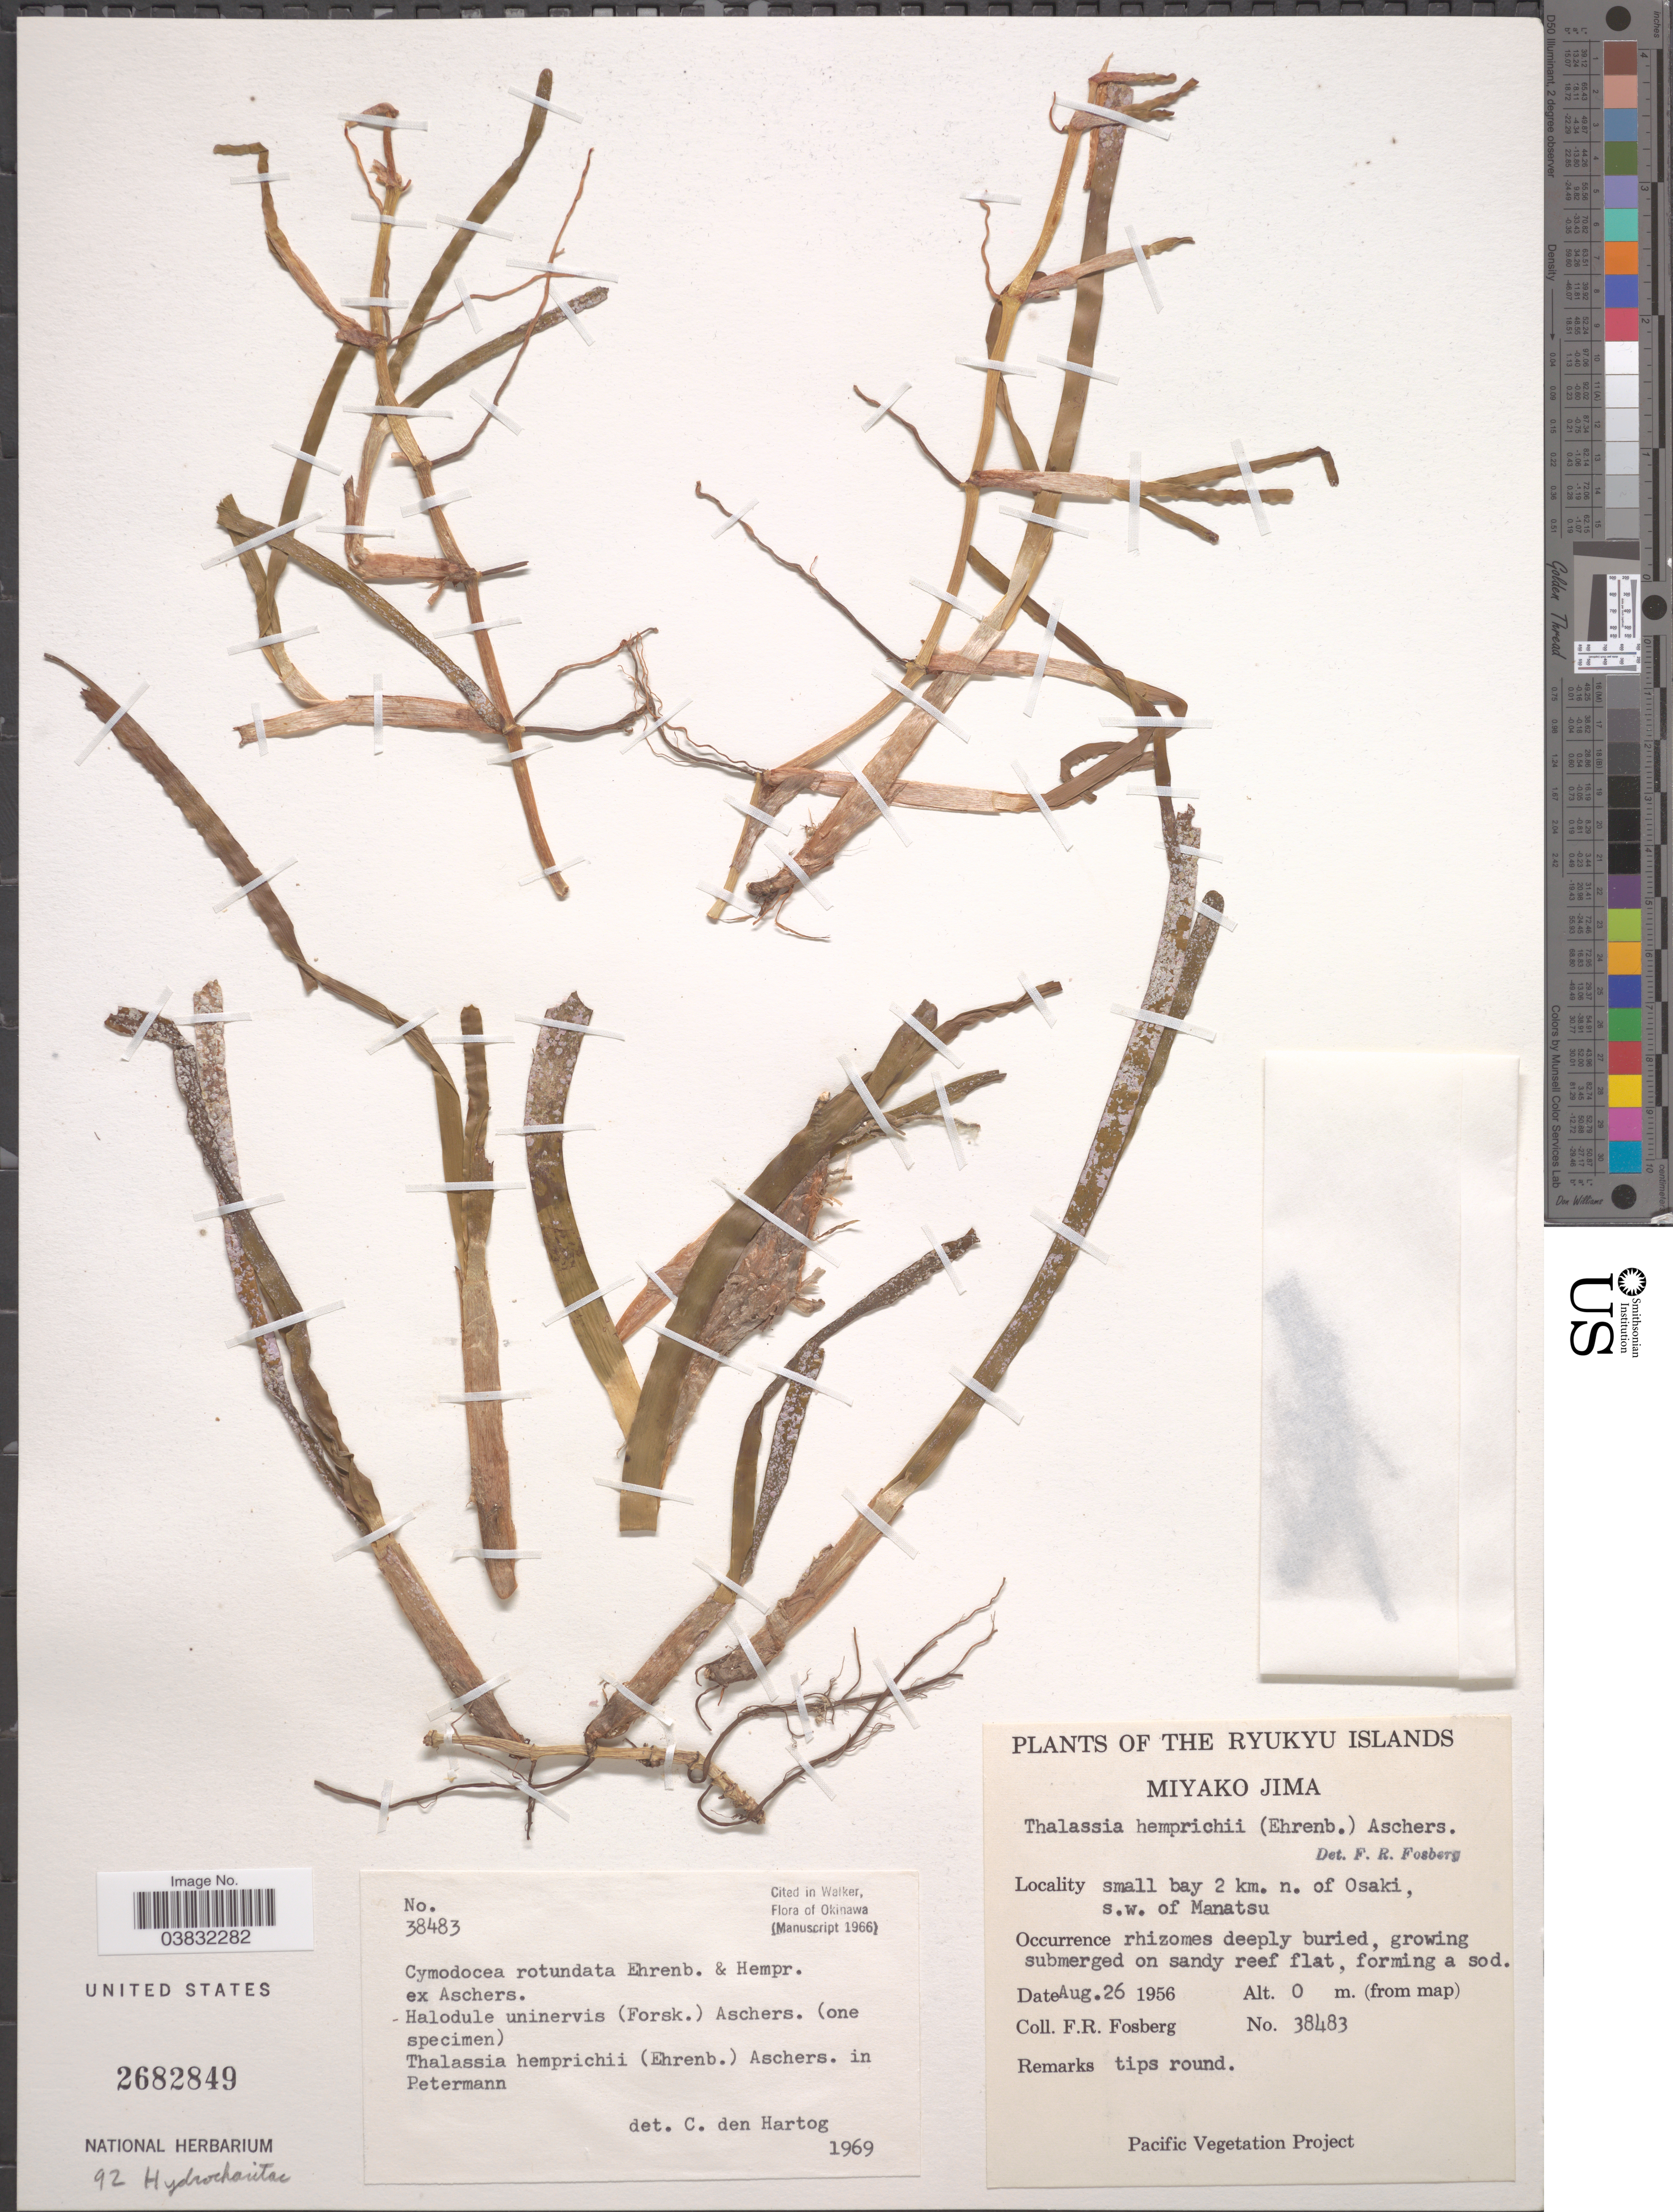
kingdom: Plantae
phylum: Tracheophyta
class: Liliopsida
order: Alismatales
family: Hydrocharitaceae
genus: Thalassia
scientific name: Thalassia hemprichii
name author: Asch.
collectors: F. R. Fosberg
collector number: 38483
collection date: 1956-08-26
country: Japan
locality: Ryukyu Islands. Miyako Jima. Small bay 2 km. n. of Osaki, s.w. of Manatsu.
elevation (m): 0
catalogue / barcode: US 2682849